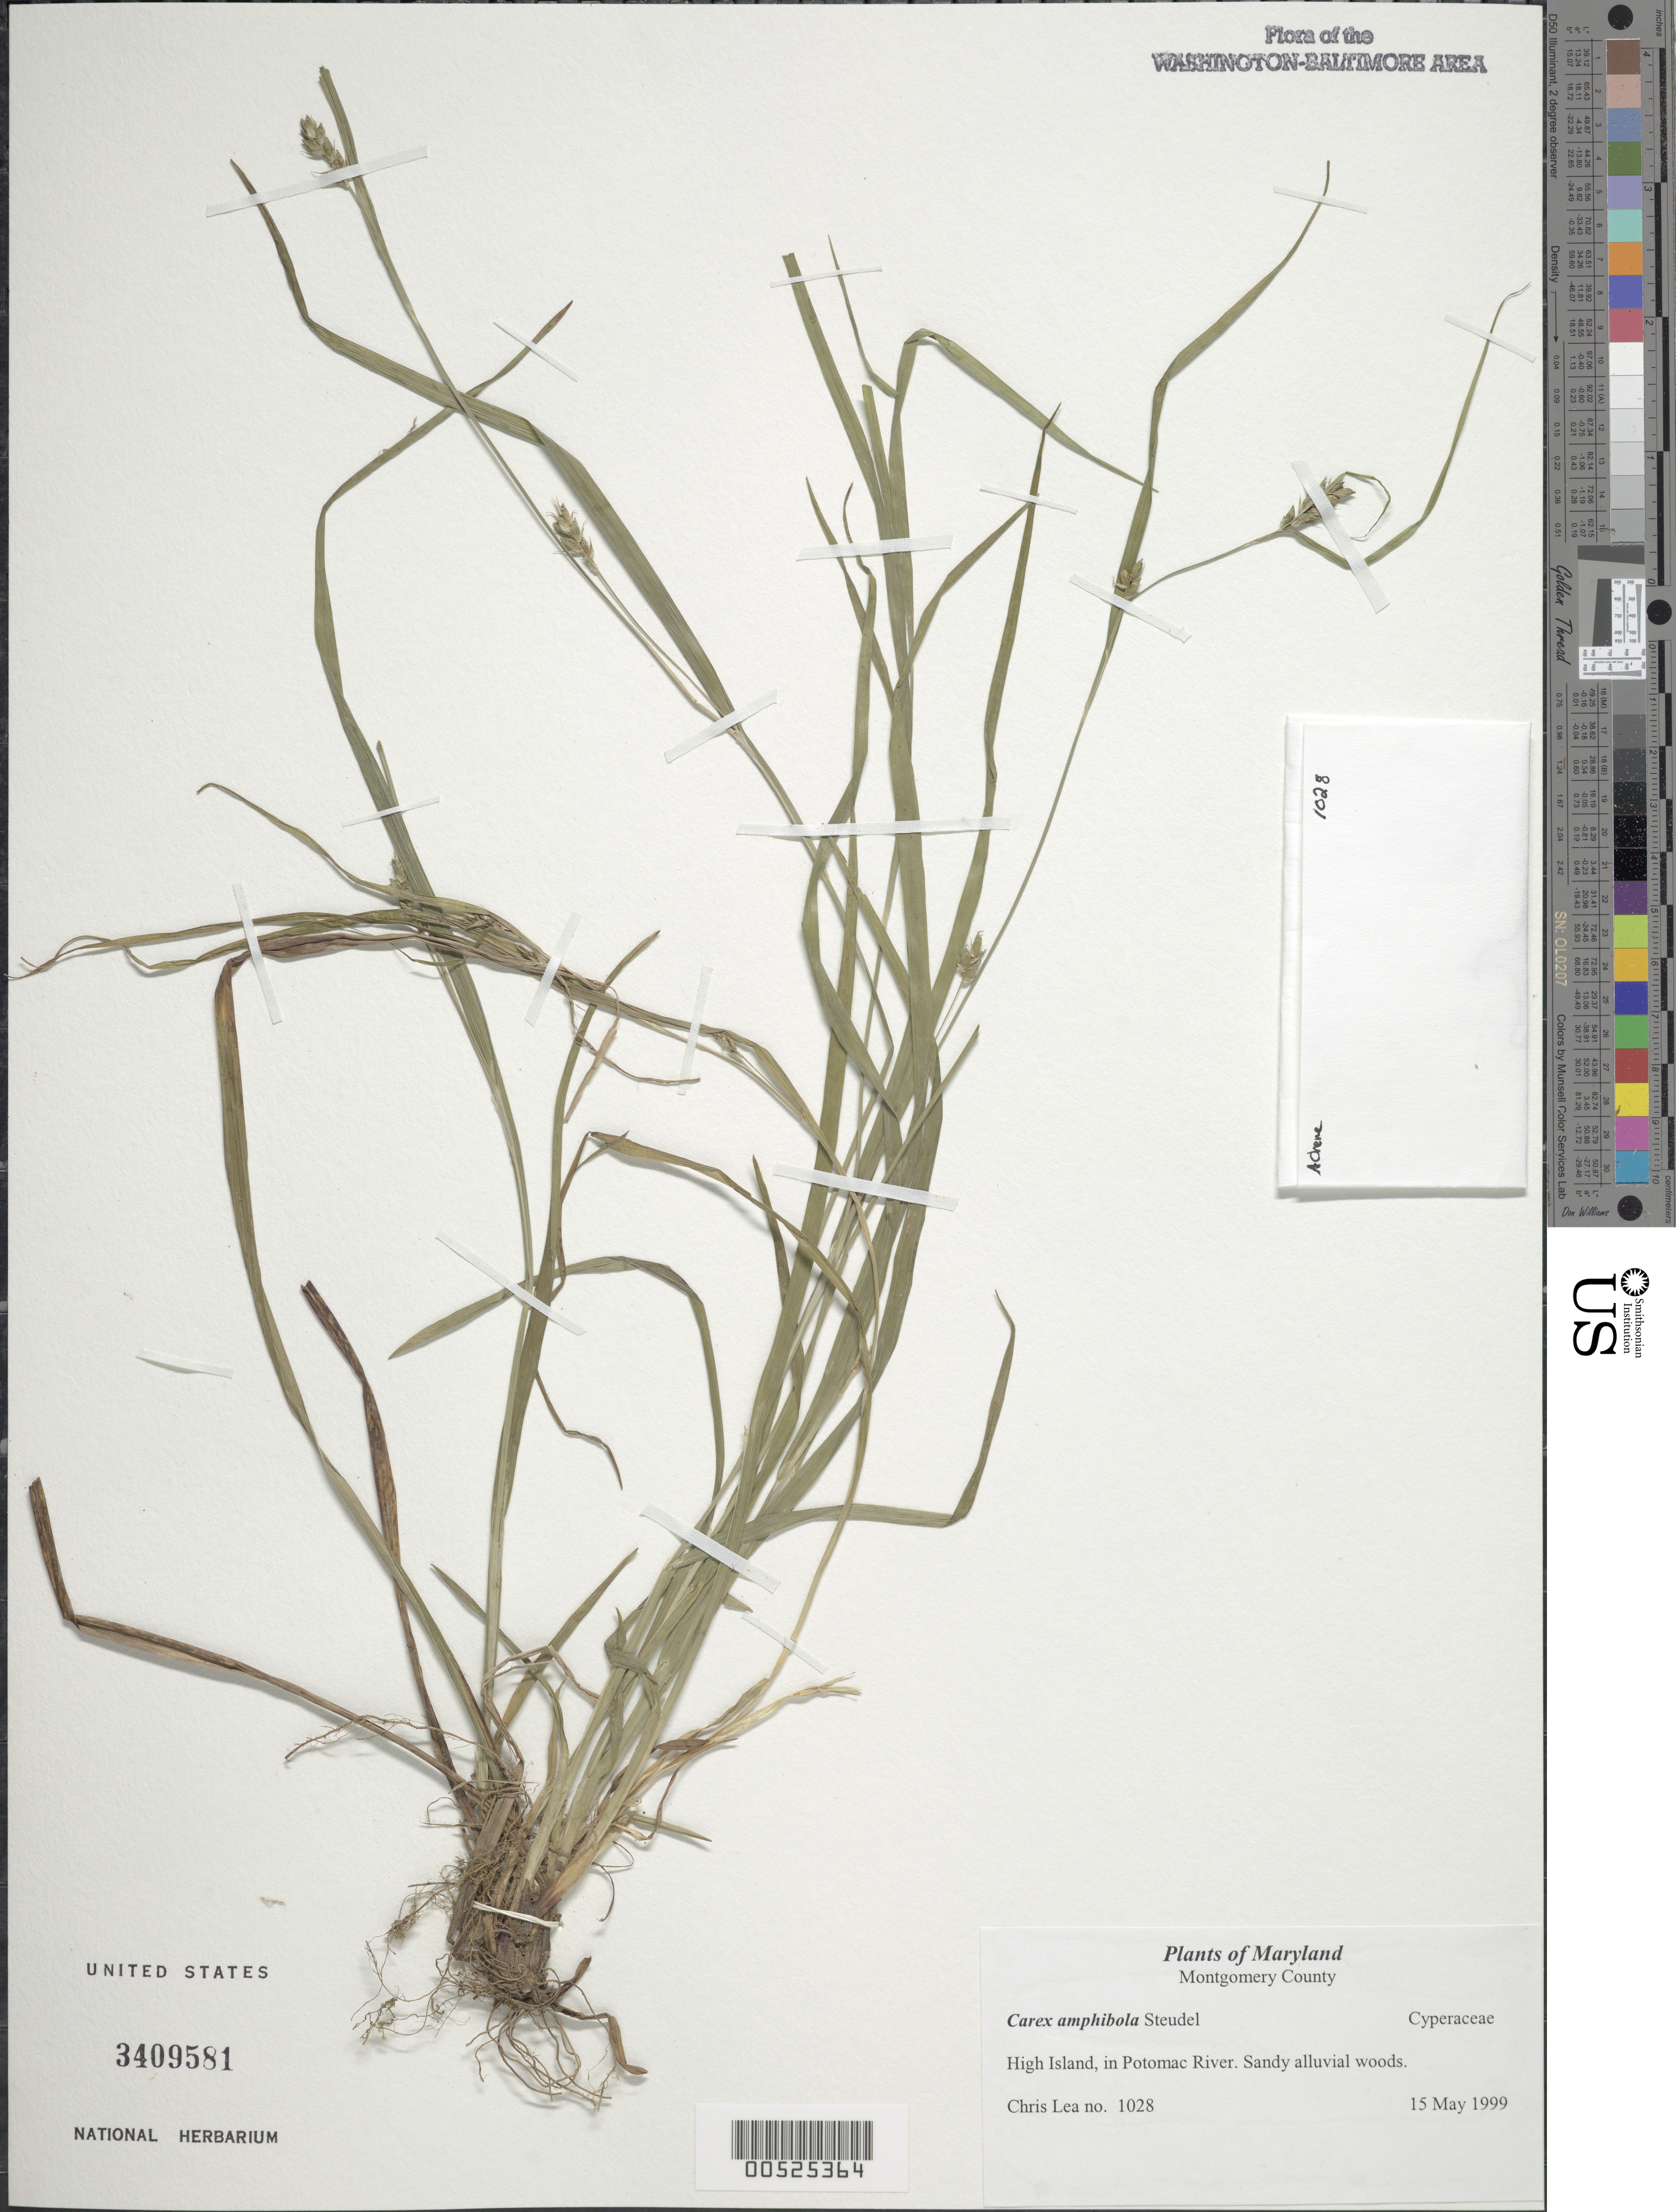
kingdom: Plantae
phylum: Tracheophyta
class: Liliopsida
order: Poales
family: Cyperaceae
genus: Carex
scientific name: Carex amphibola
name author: Steud.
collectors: C. Lea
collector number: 1028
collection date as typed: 15 May 1999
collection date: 1999-05-15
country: United States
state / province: Maryland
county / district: Montgomery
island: High Island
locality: High Island, in Potomac River.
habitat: Sandy alluvial woods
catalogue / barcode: US 3409581